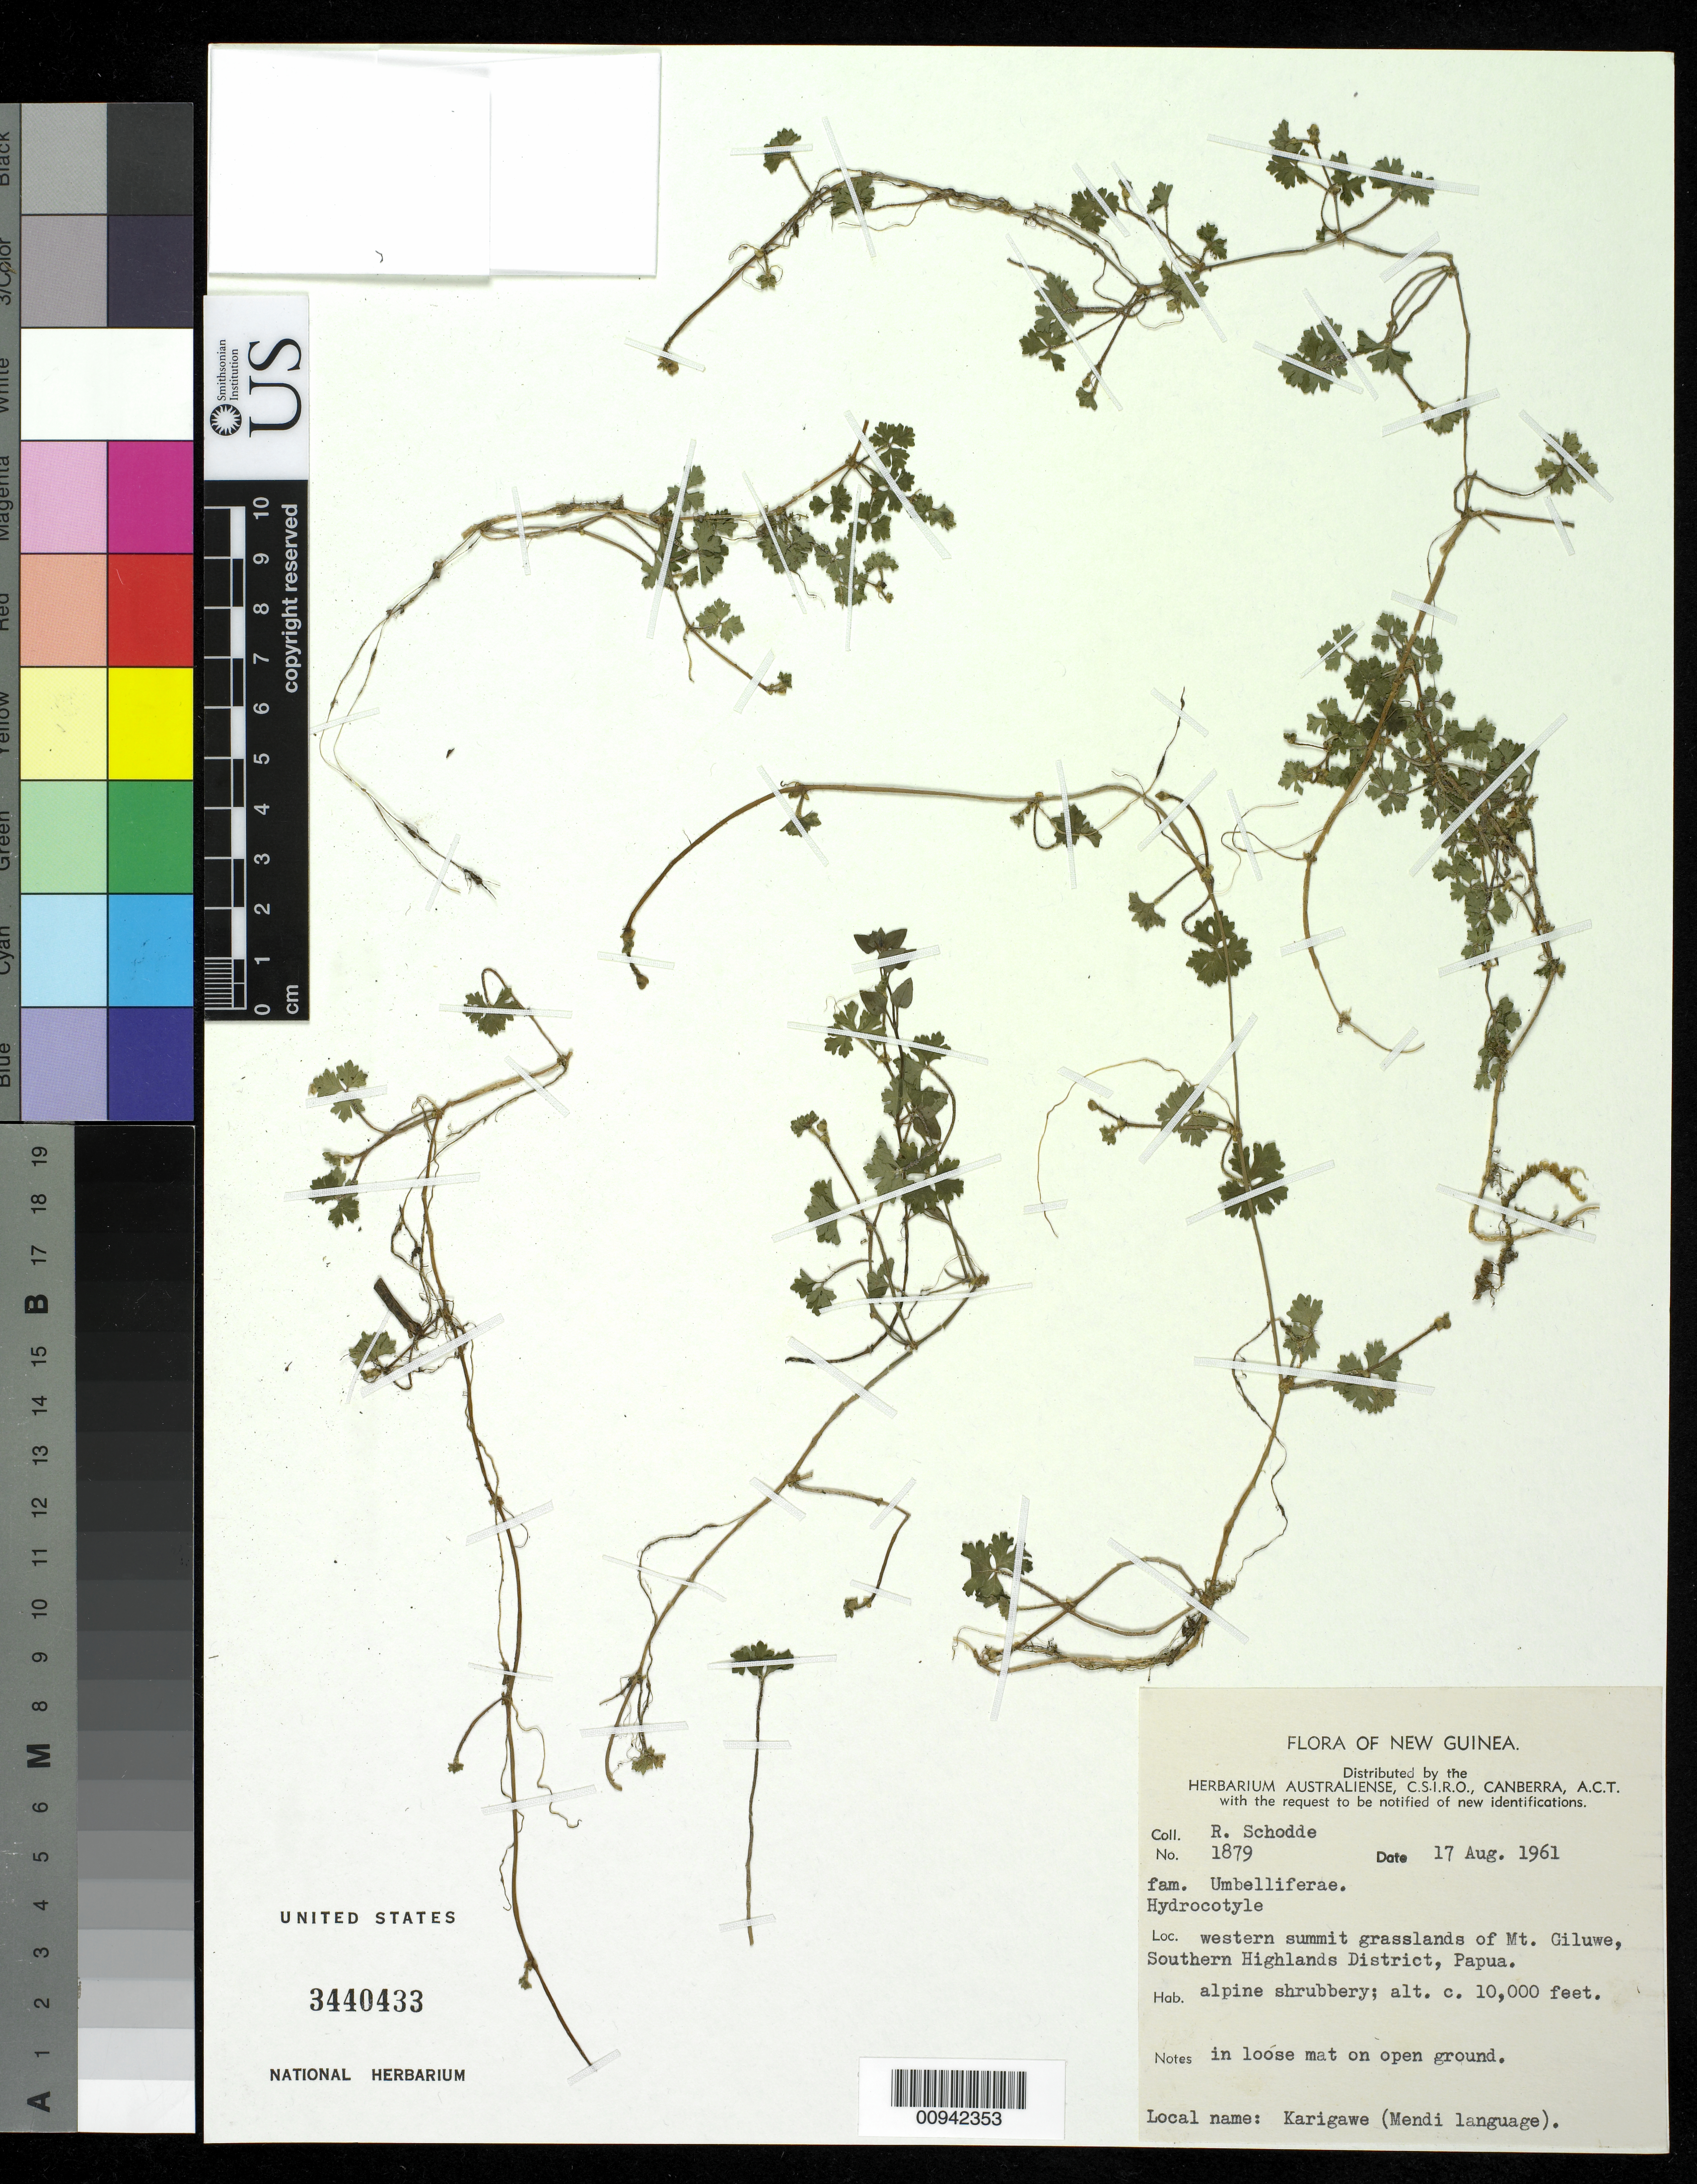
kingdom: Plantae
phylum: Tracheophyta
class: Magnoliopsida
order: Apiales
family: Araliaceae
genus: Hydrocotyle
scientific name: Hydrocotyle sp.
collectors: R. Schodde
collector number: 1879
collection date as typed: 17 Aug 1961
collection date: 1961-08-17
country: Papua New Guinea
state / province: Southern Highlands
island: New Guinea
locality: Western summit grasslands of Mt. Giluwe.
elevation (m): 3048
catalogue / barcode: US 3440433